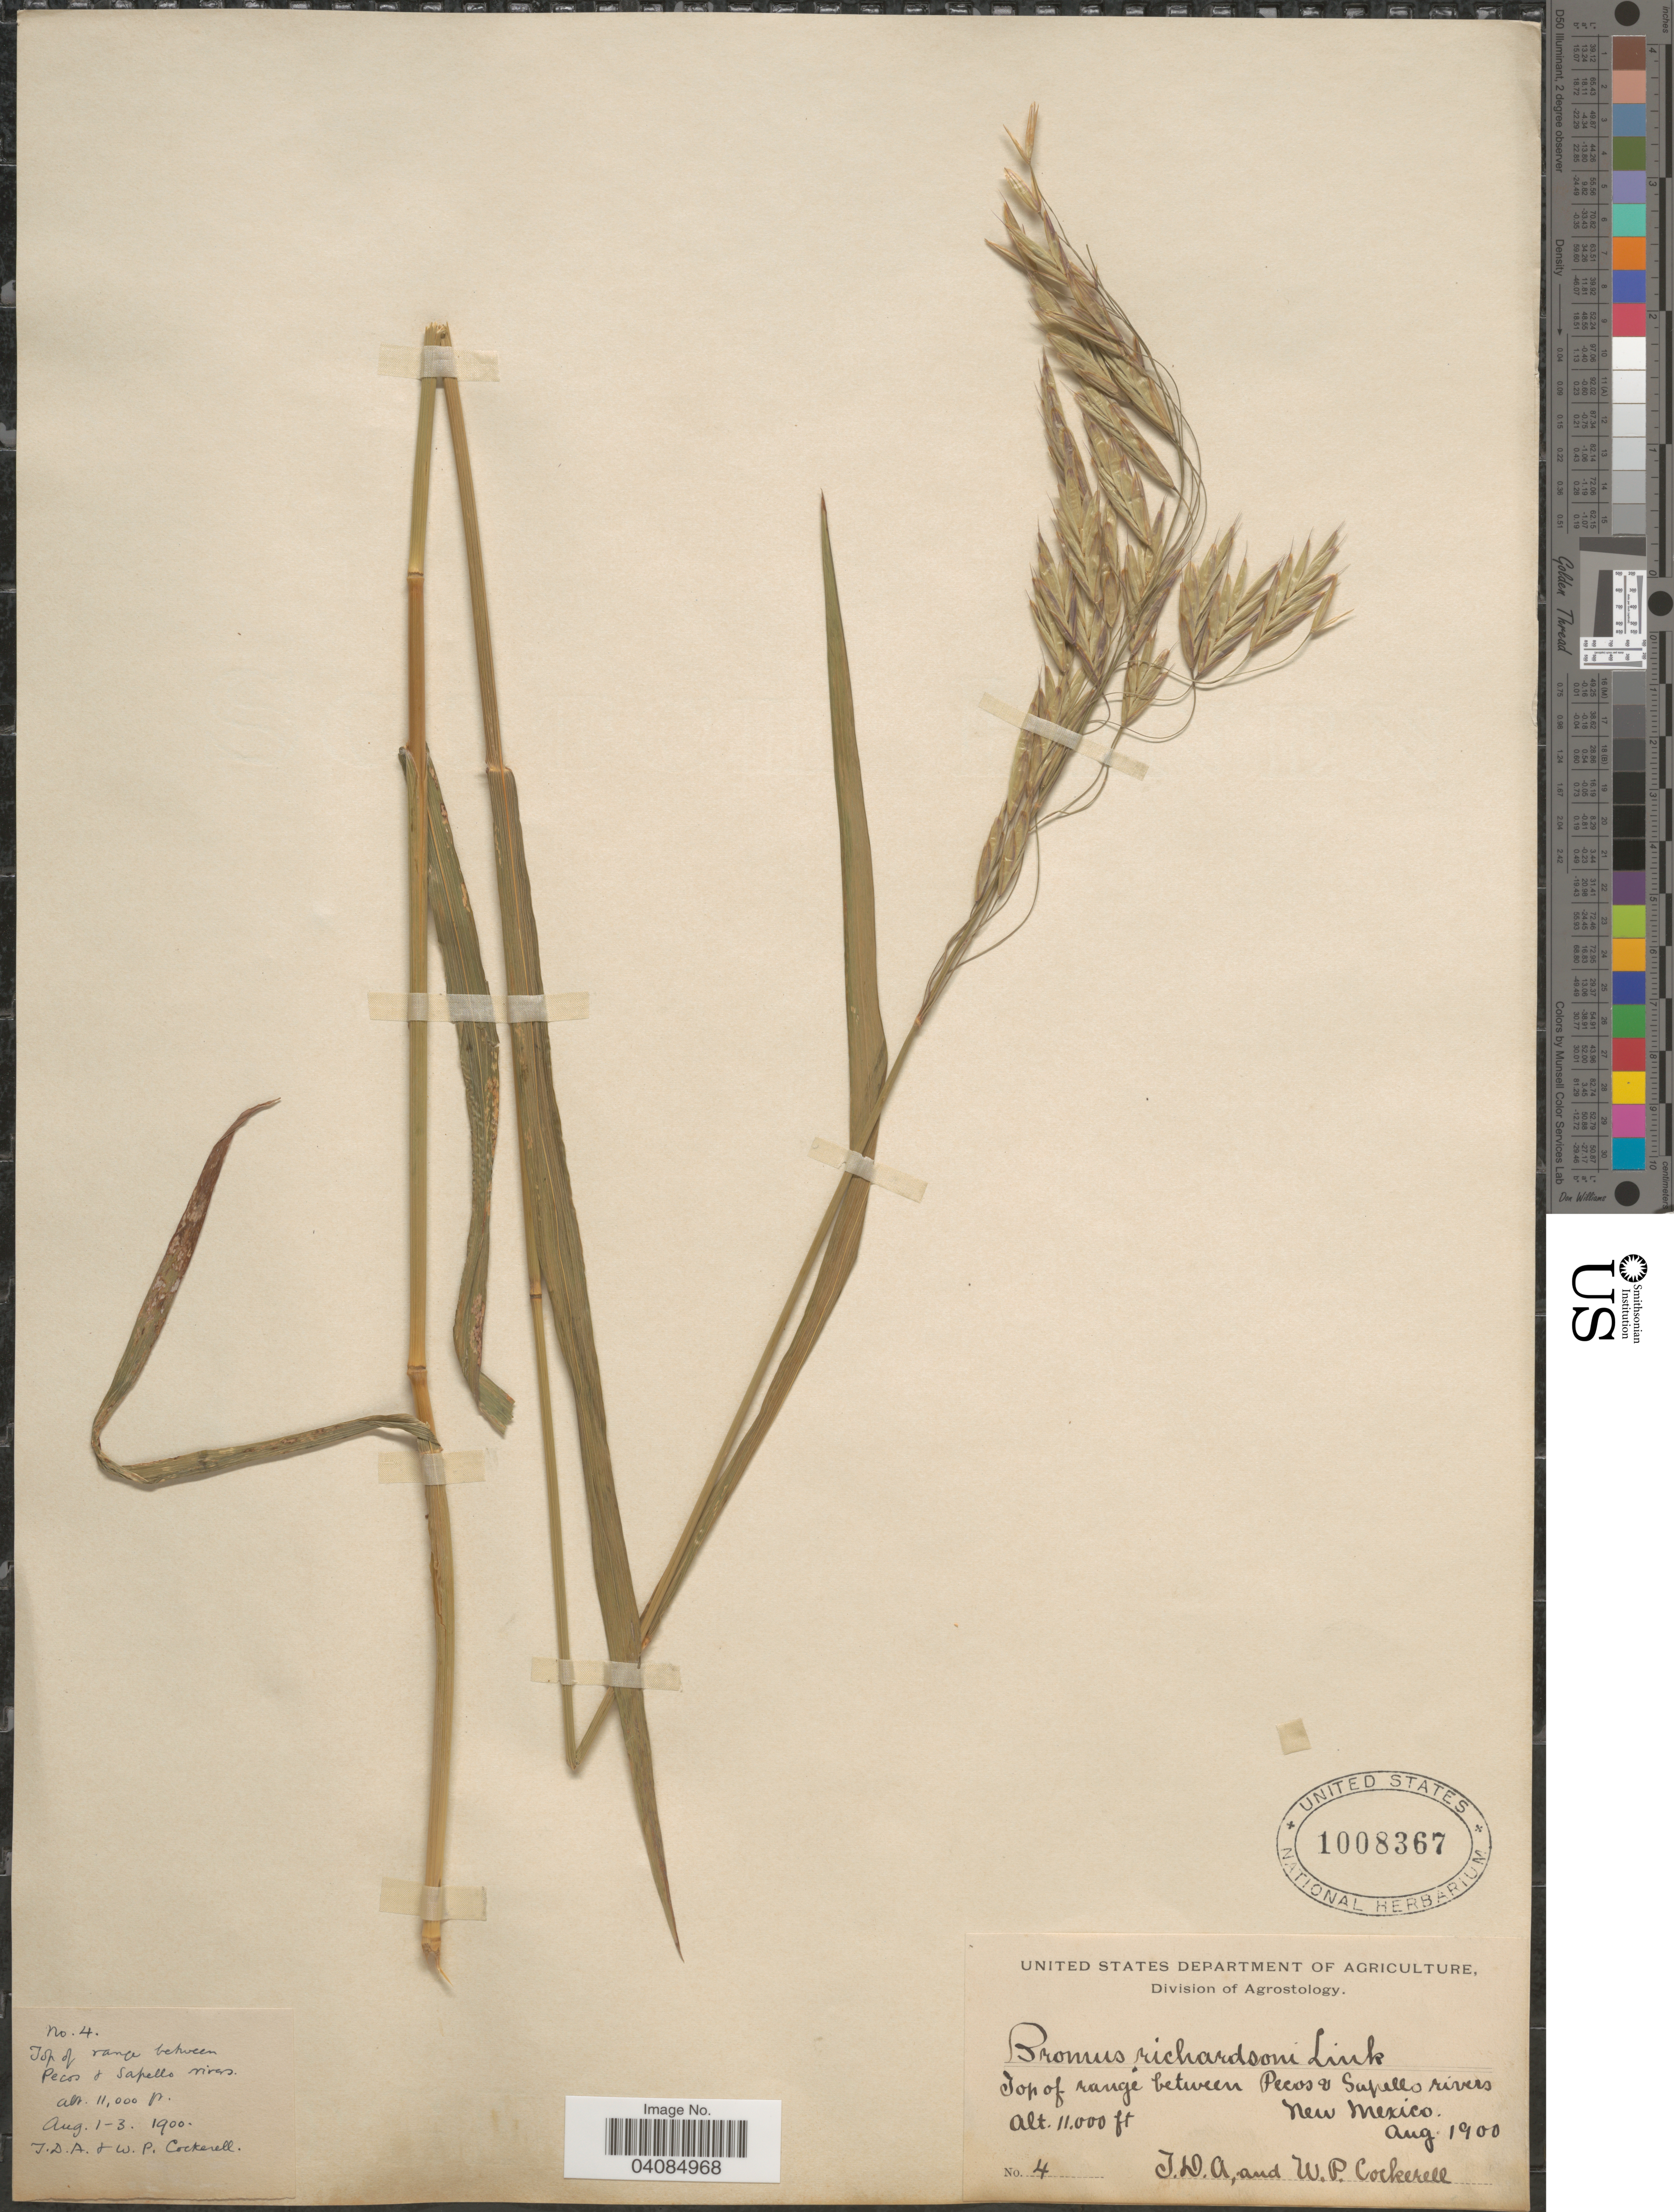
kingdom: Plantae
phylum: Tracheophyta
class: Liliopsida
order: Poales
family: Poaceae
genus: Bromus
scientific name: Bromus racemosus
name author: L.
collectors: T. Cockerell & W. Cockerell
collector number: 4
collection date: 1900-08-01/1900-08-03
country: United States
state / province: New Mexico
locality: Top of range between Pecos & Sapello rivers.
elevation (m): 3353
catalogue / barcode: US 1008367